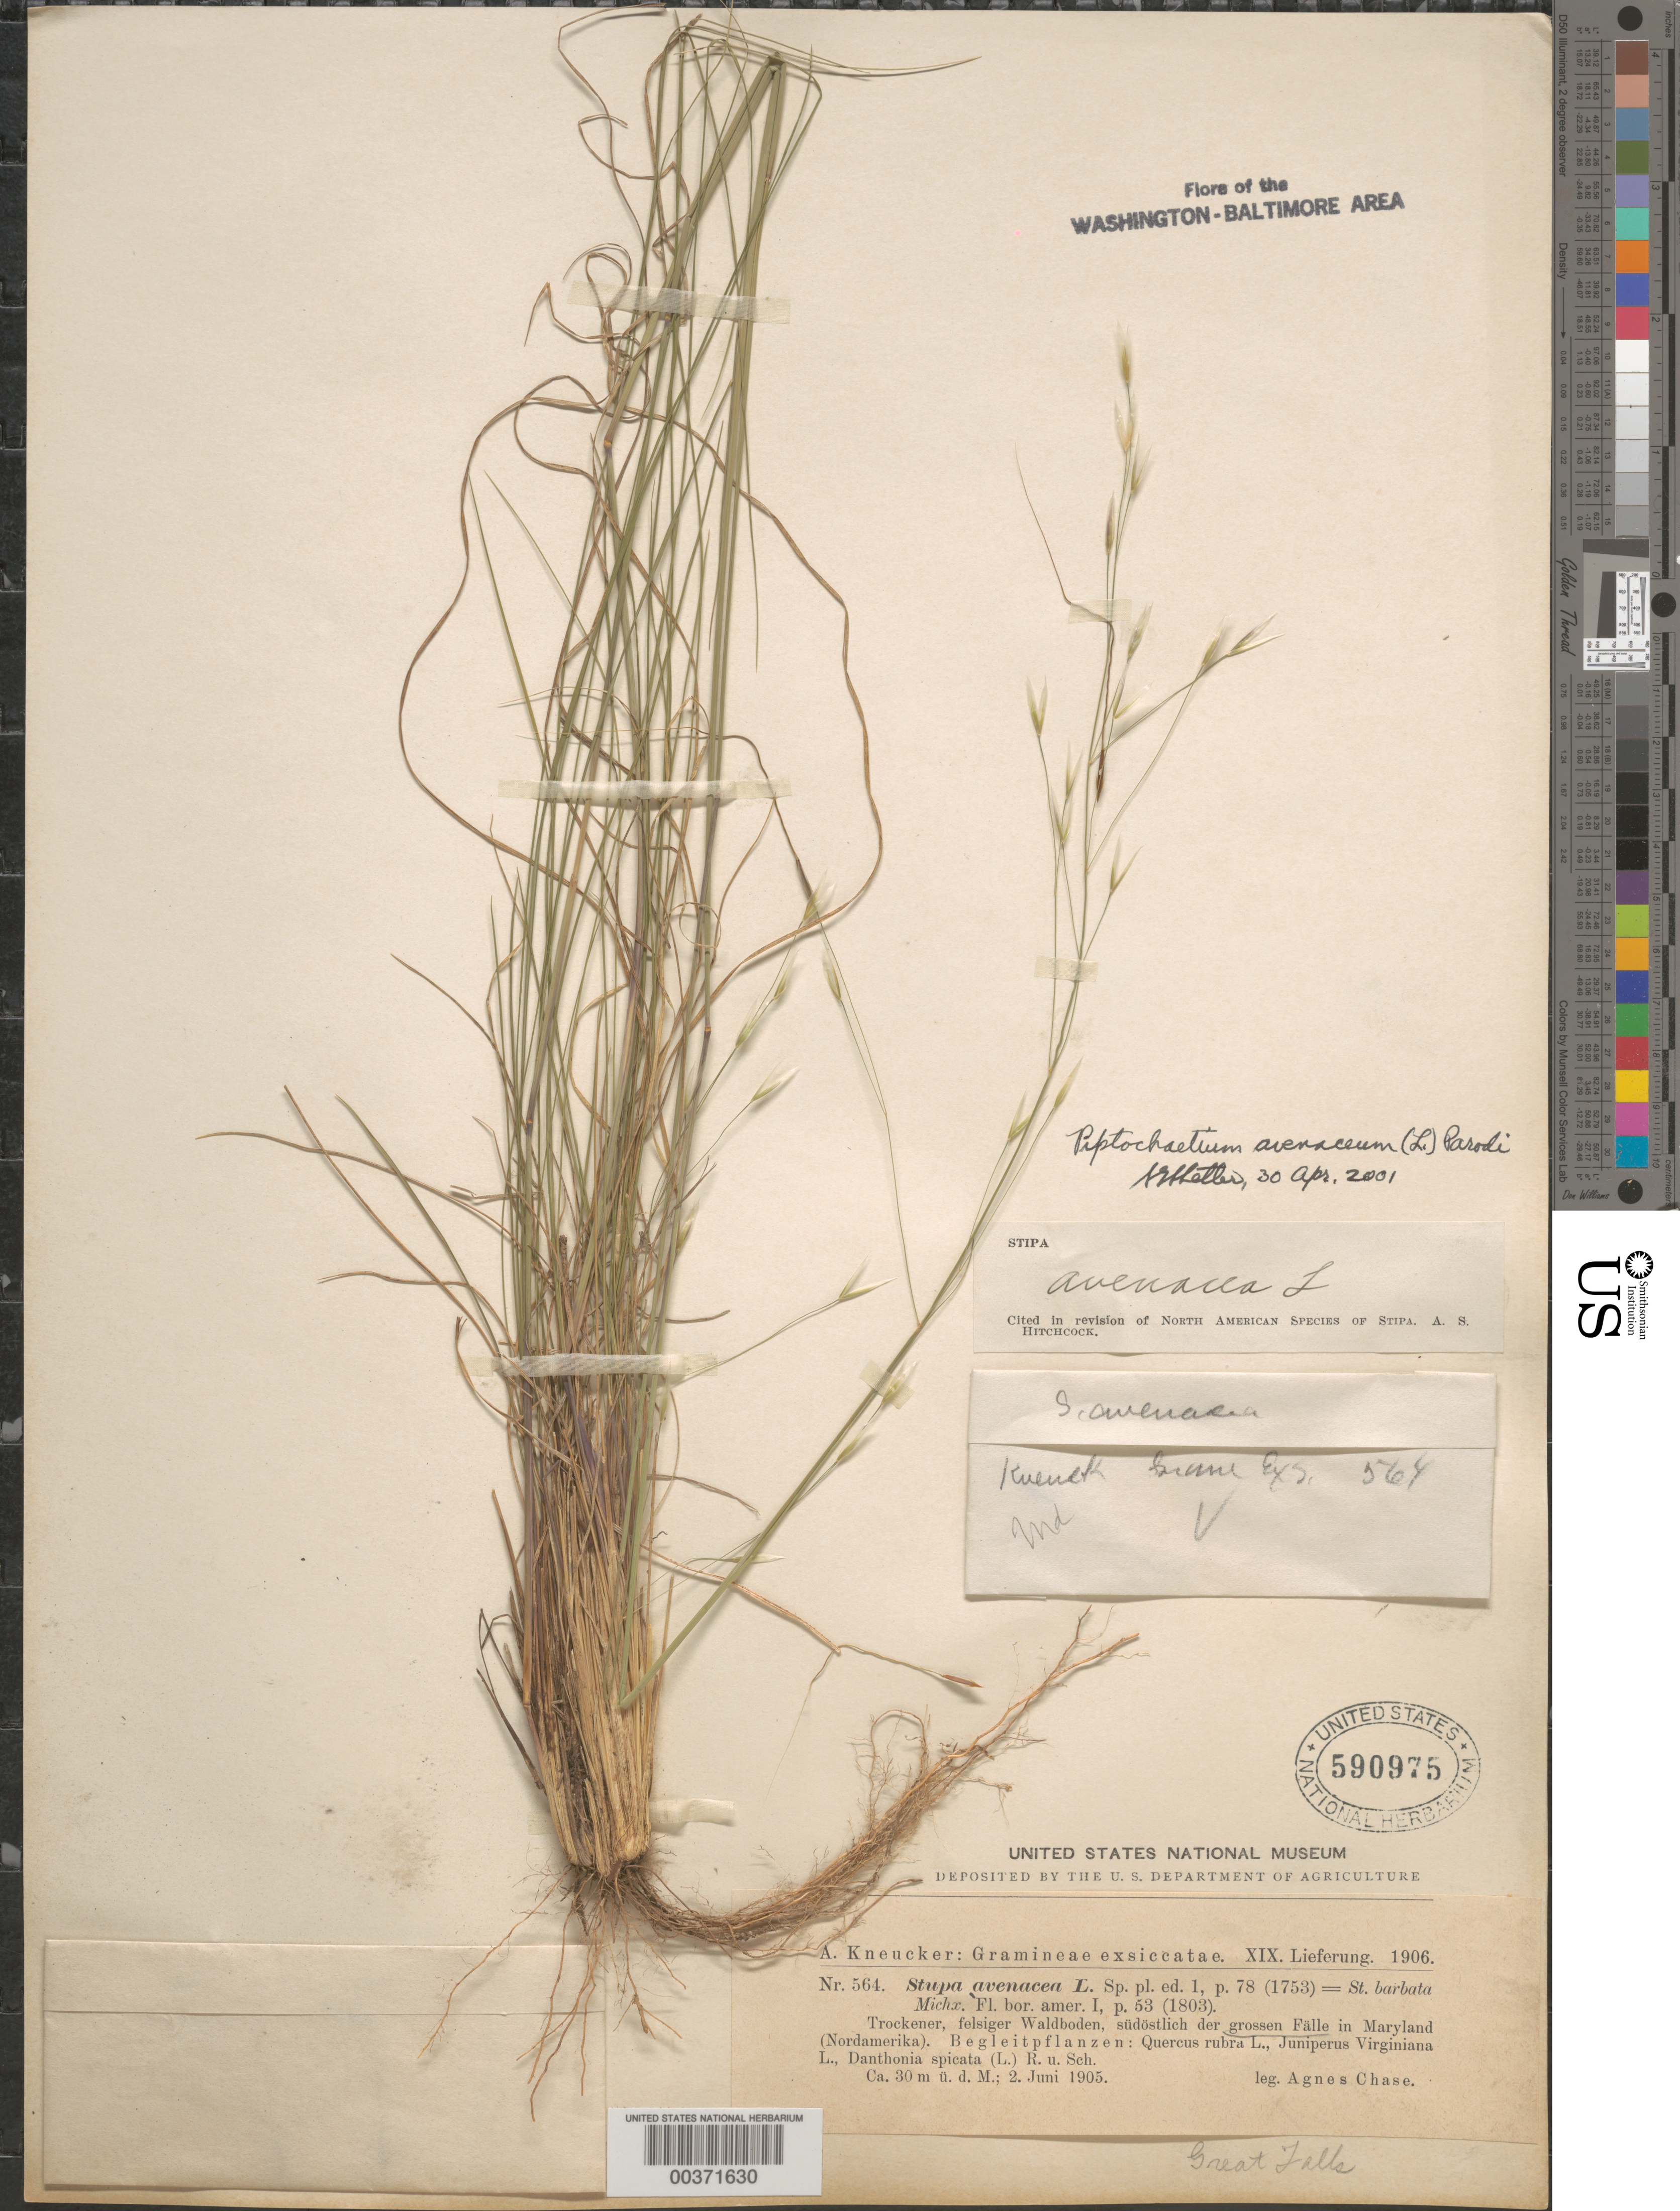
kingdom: Plantae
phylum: Tracheophyta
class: Liliopsida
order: Poales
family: Poaceae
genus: Piptochaetium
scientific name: Piptochaetium avenaceum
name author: (L.) Parodi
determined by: Shetler, Stanwyn G., (US), NMNH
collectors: A. Chase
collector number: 564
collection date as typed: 19 --- 1906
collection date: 1906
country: United States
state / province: Maryland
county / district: Prince George's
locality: Great Falls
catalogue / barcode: US 590975